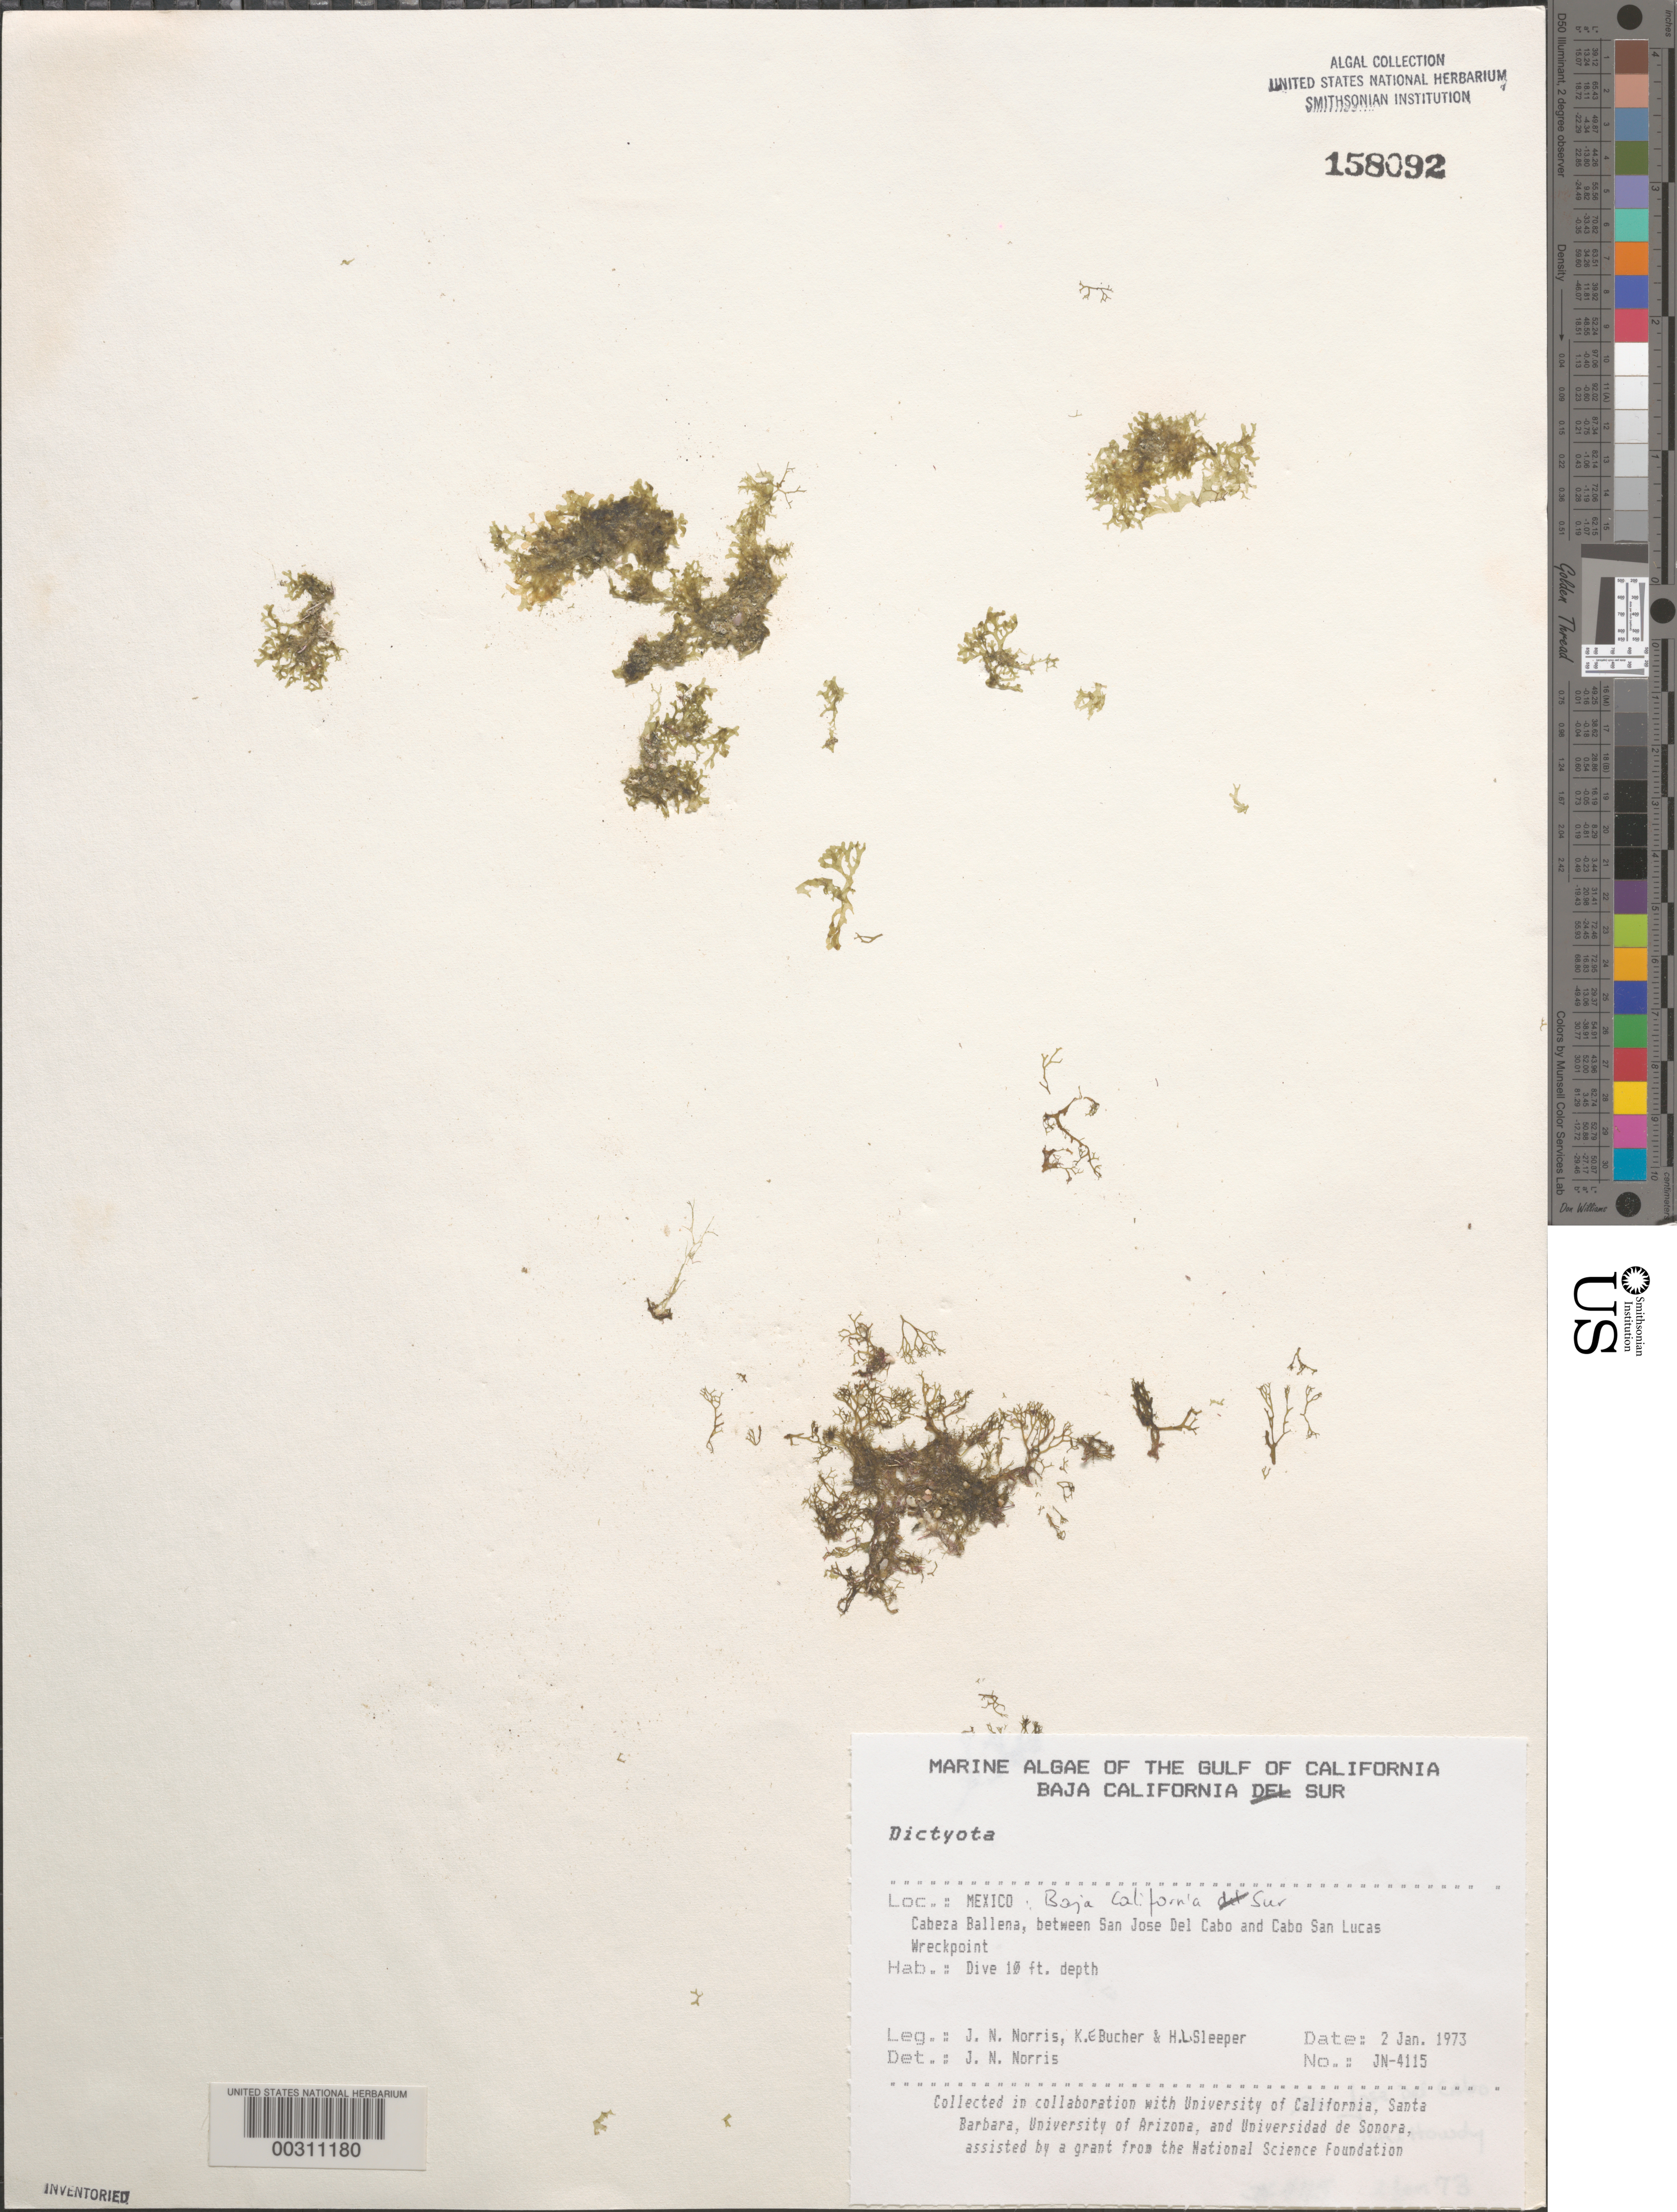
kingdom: Chromista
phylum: Ochrophyta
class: Phaeophyceae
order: Dictyotales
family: Dictyotaceae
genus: Dictyota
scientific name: Dictyota sp.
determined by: Norris, James N.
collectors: J. N. Norris, K. E. Bucher & H. Sleeper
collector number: JN-4115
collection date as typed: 02 Jan 1973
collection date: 1973-01-02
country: Mexico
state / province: Baja California Sur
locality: Cabeza Ballena between San Jose del Cabo and Cabo San Lucas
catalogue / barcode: US 158092